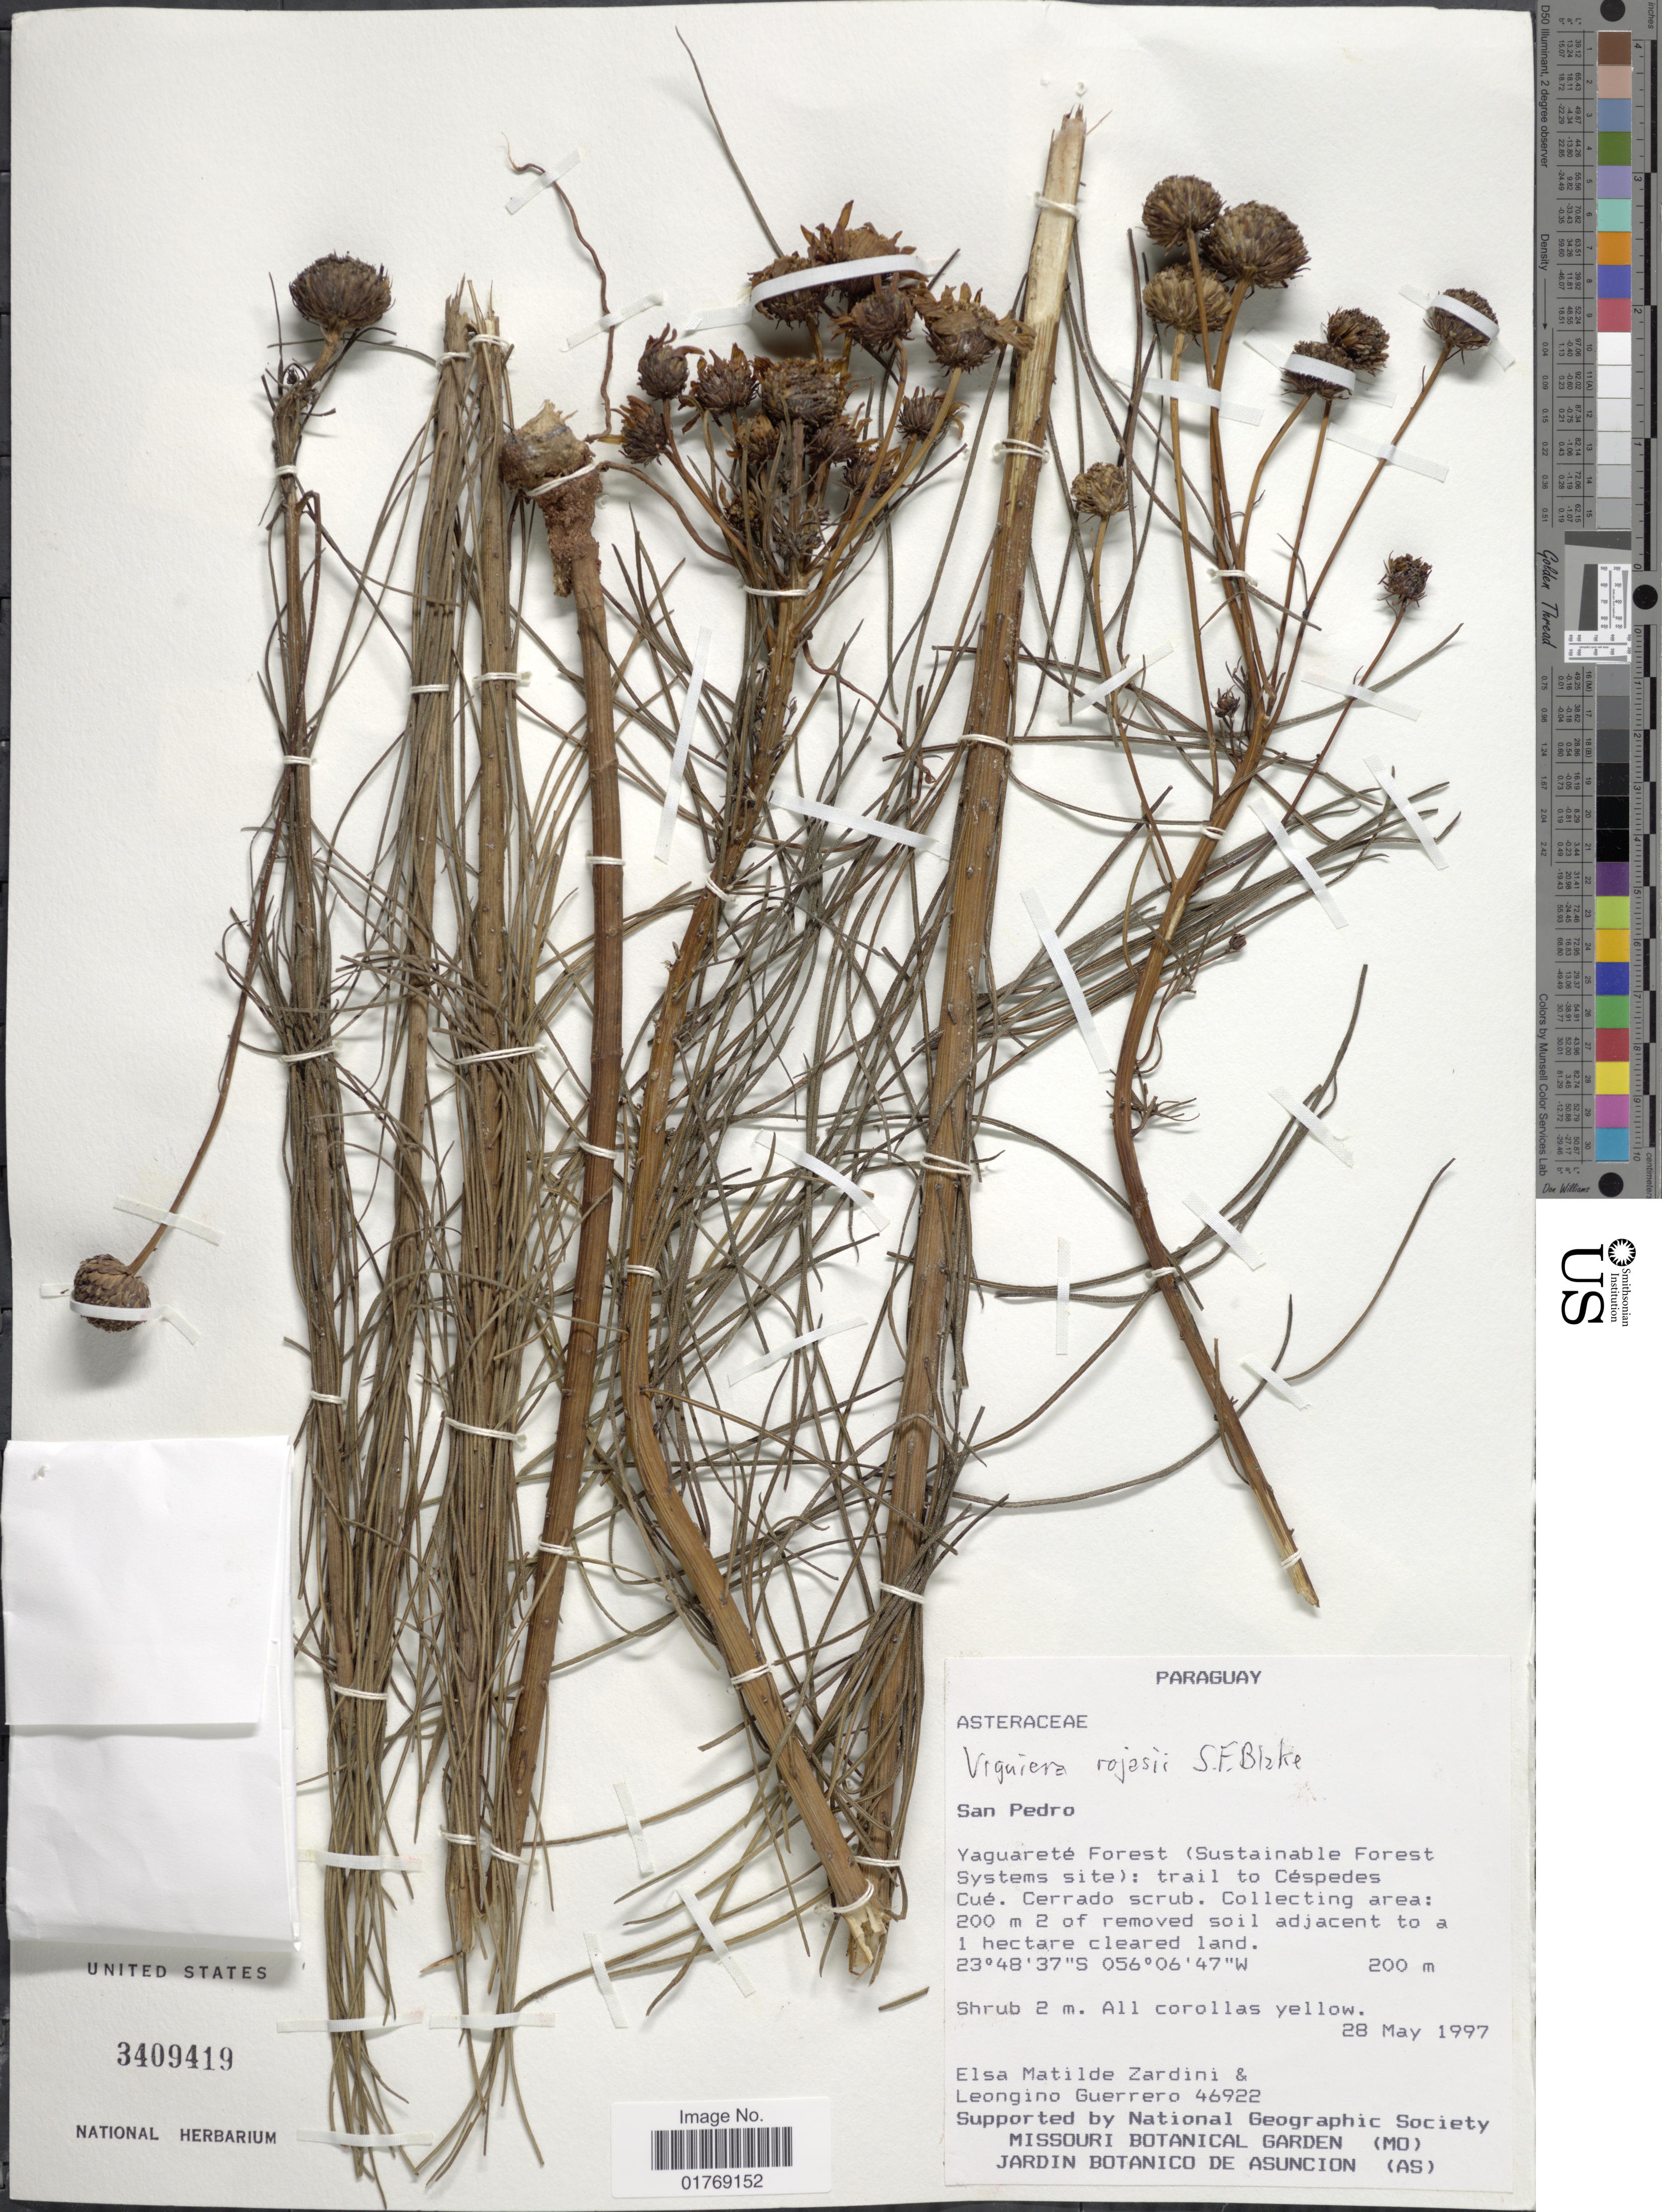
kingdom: Plantae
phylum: Tracheophyta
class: Magnoliopsida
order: Asterales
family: Asteraceae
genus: Viguiera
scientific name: Viguiera rojasii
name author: Blake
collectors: E. M. Zardini & L. Guerrero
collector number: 46922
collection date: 1997-05-28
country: Paraguay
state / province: San Pedro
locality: San Pedro. Yaguareté Forest (Sustainable Forest Systems site): trail to Céspedes Cué.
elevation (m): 200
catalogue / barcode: US 3409419